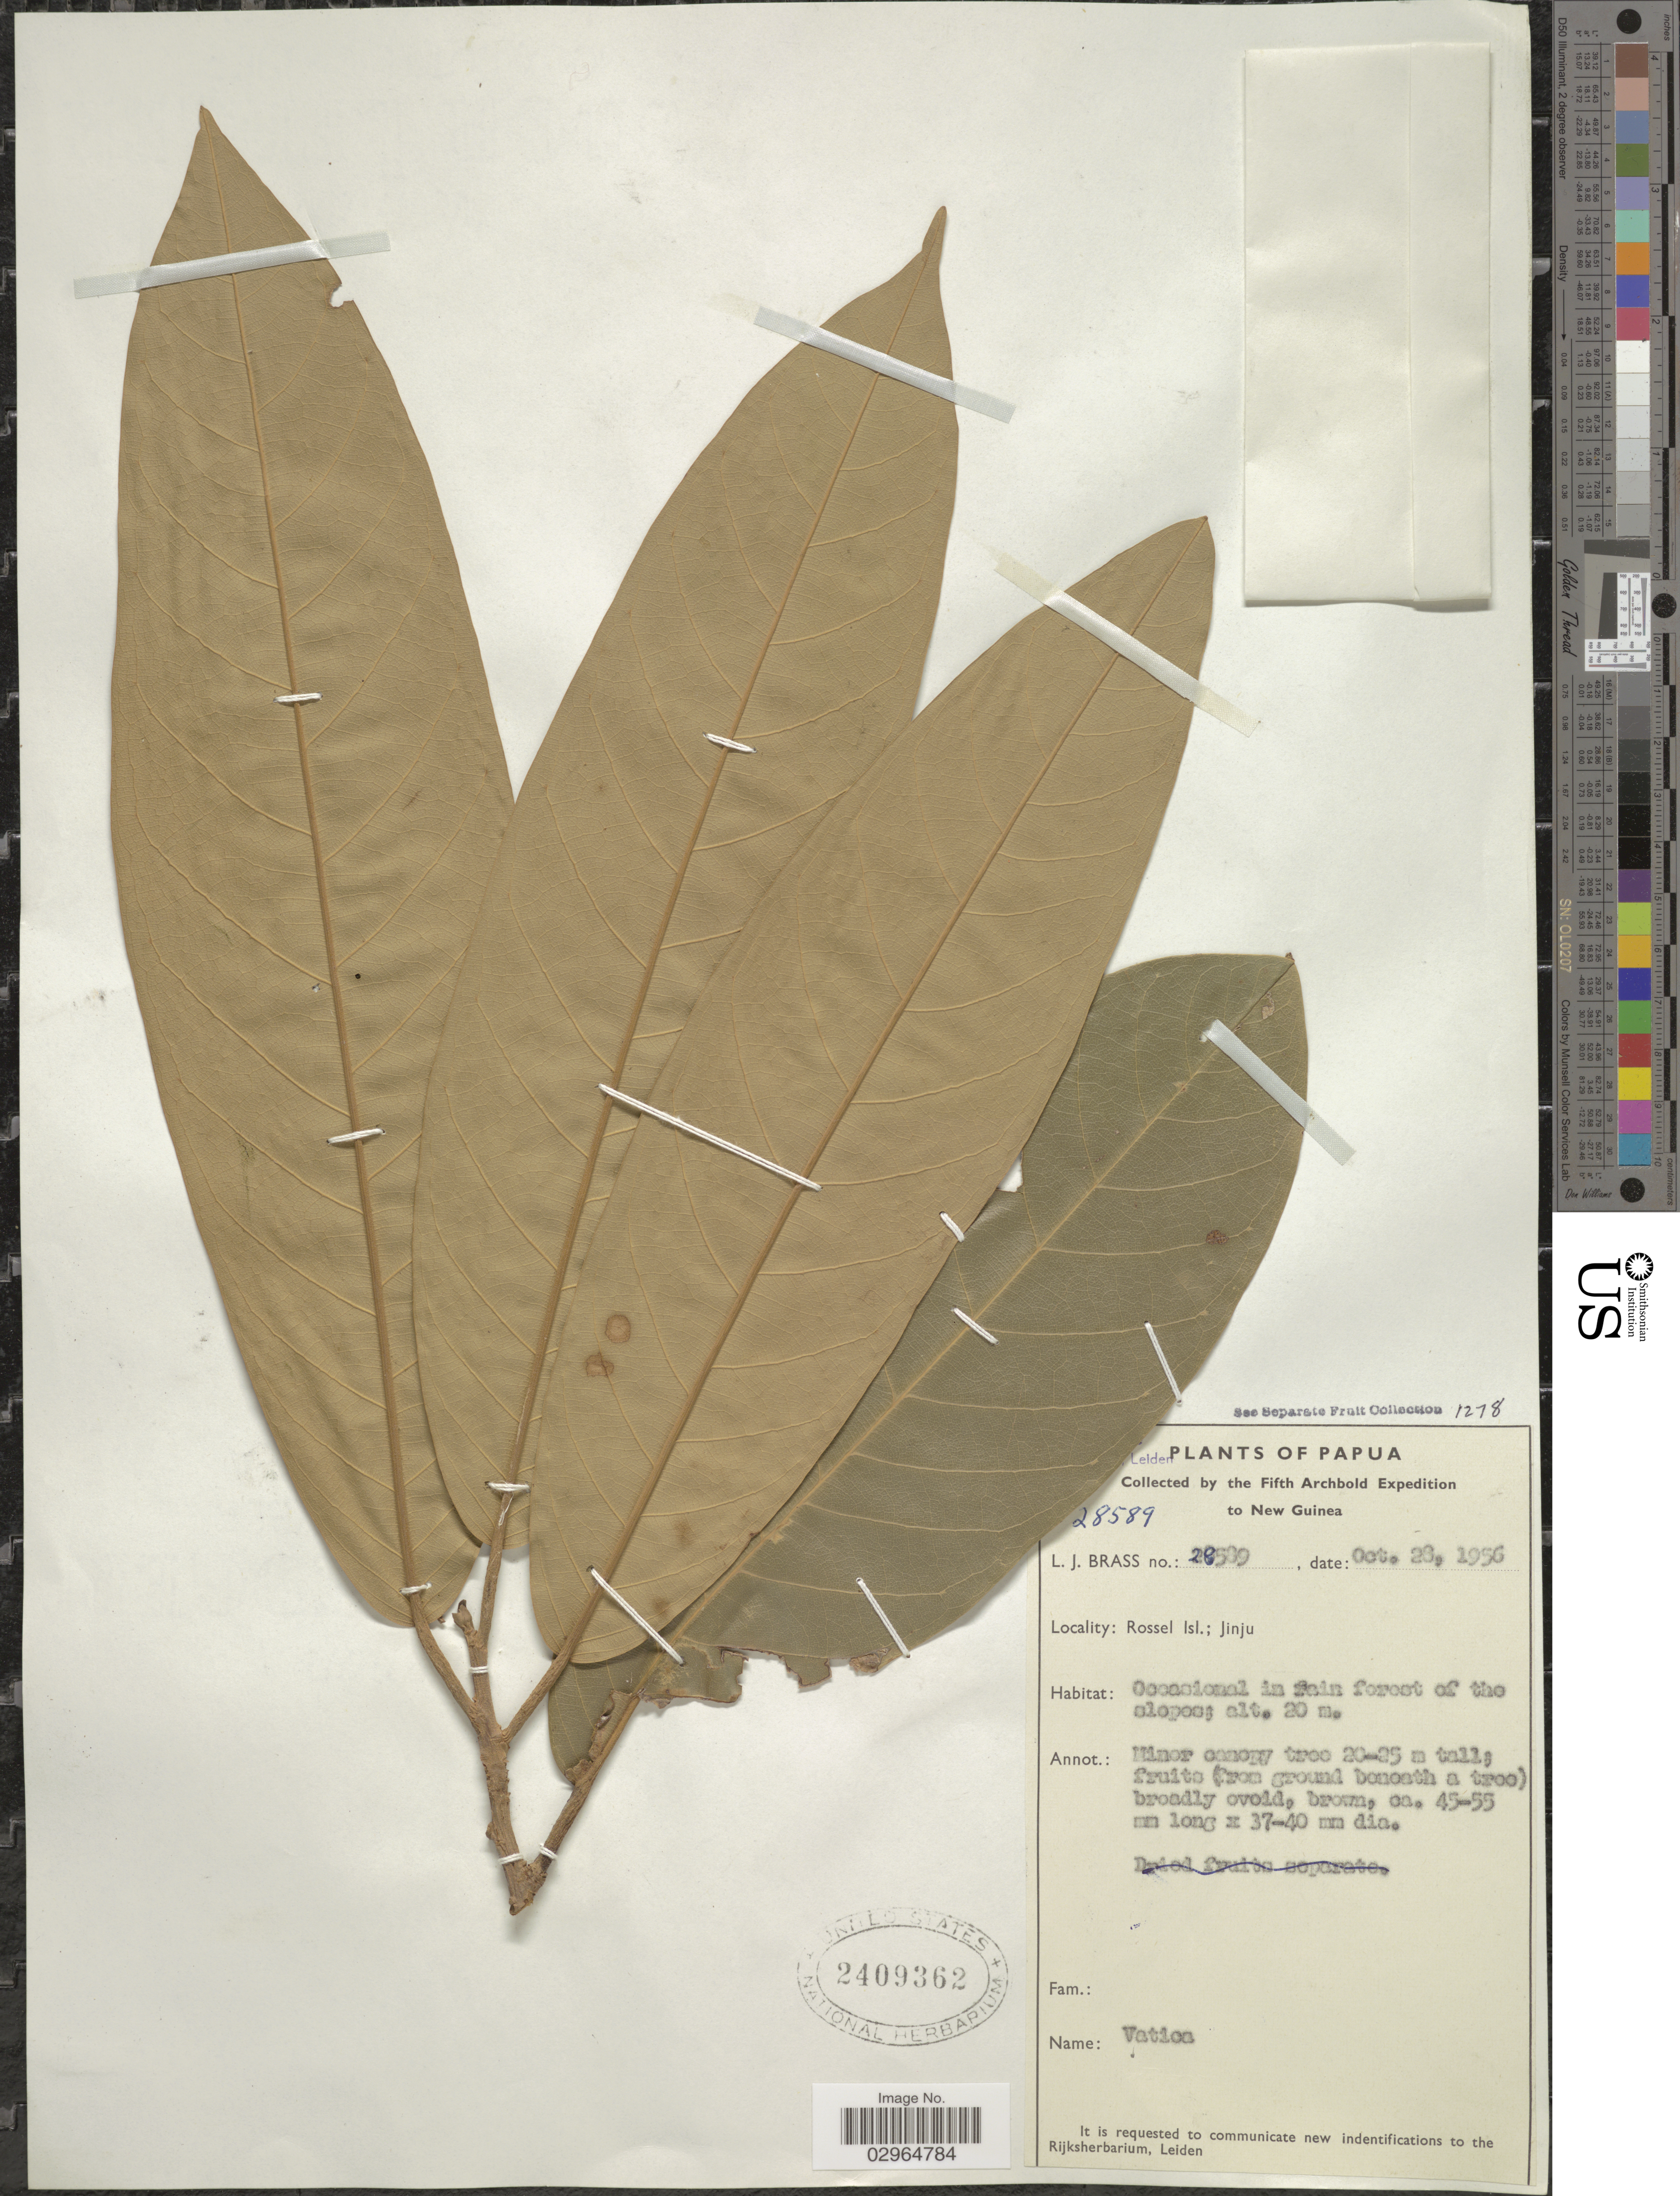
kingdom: Plantae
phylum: Tracheophyta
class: Magnoliopsida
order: Malvales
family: Dipterocarpaceae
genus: Vatica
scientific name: Vatica sp.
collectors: L. J. Brass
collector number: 28589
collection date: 1956-10-28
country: Papua New Guinea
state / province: Milne Bay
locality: Papua. New Guinea. Rossel Isl.; Jinju.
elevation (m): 20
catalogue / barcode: US 2409362